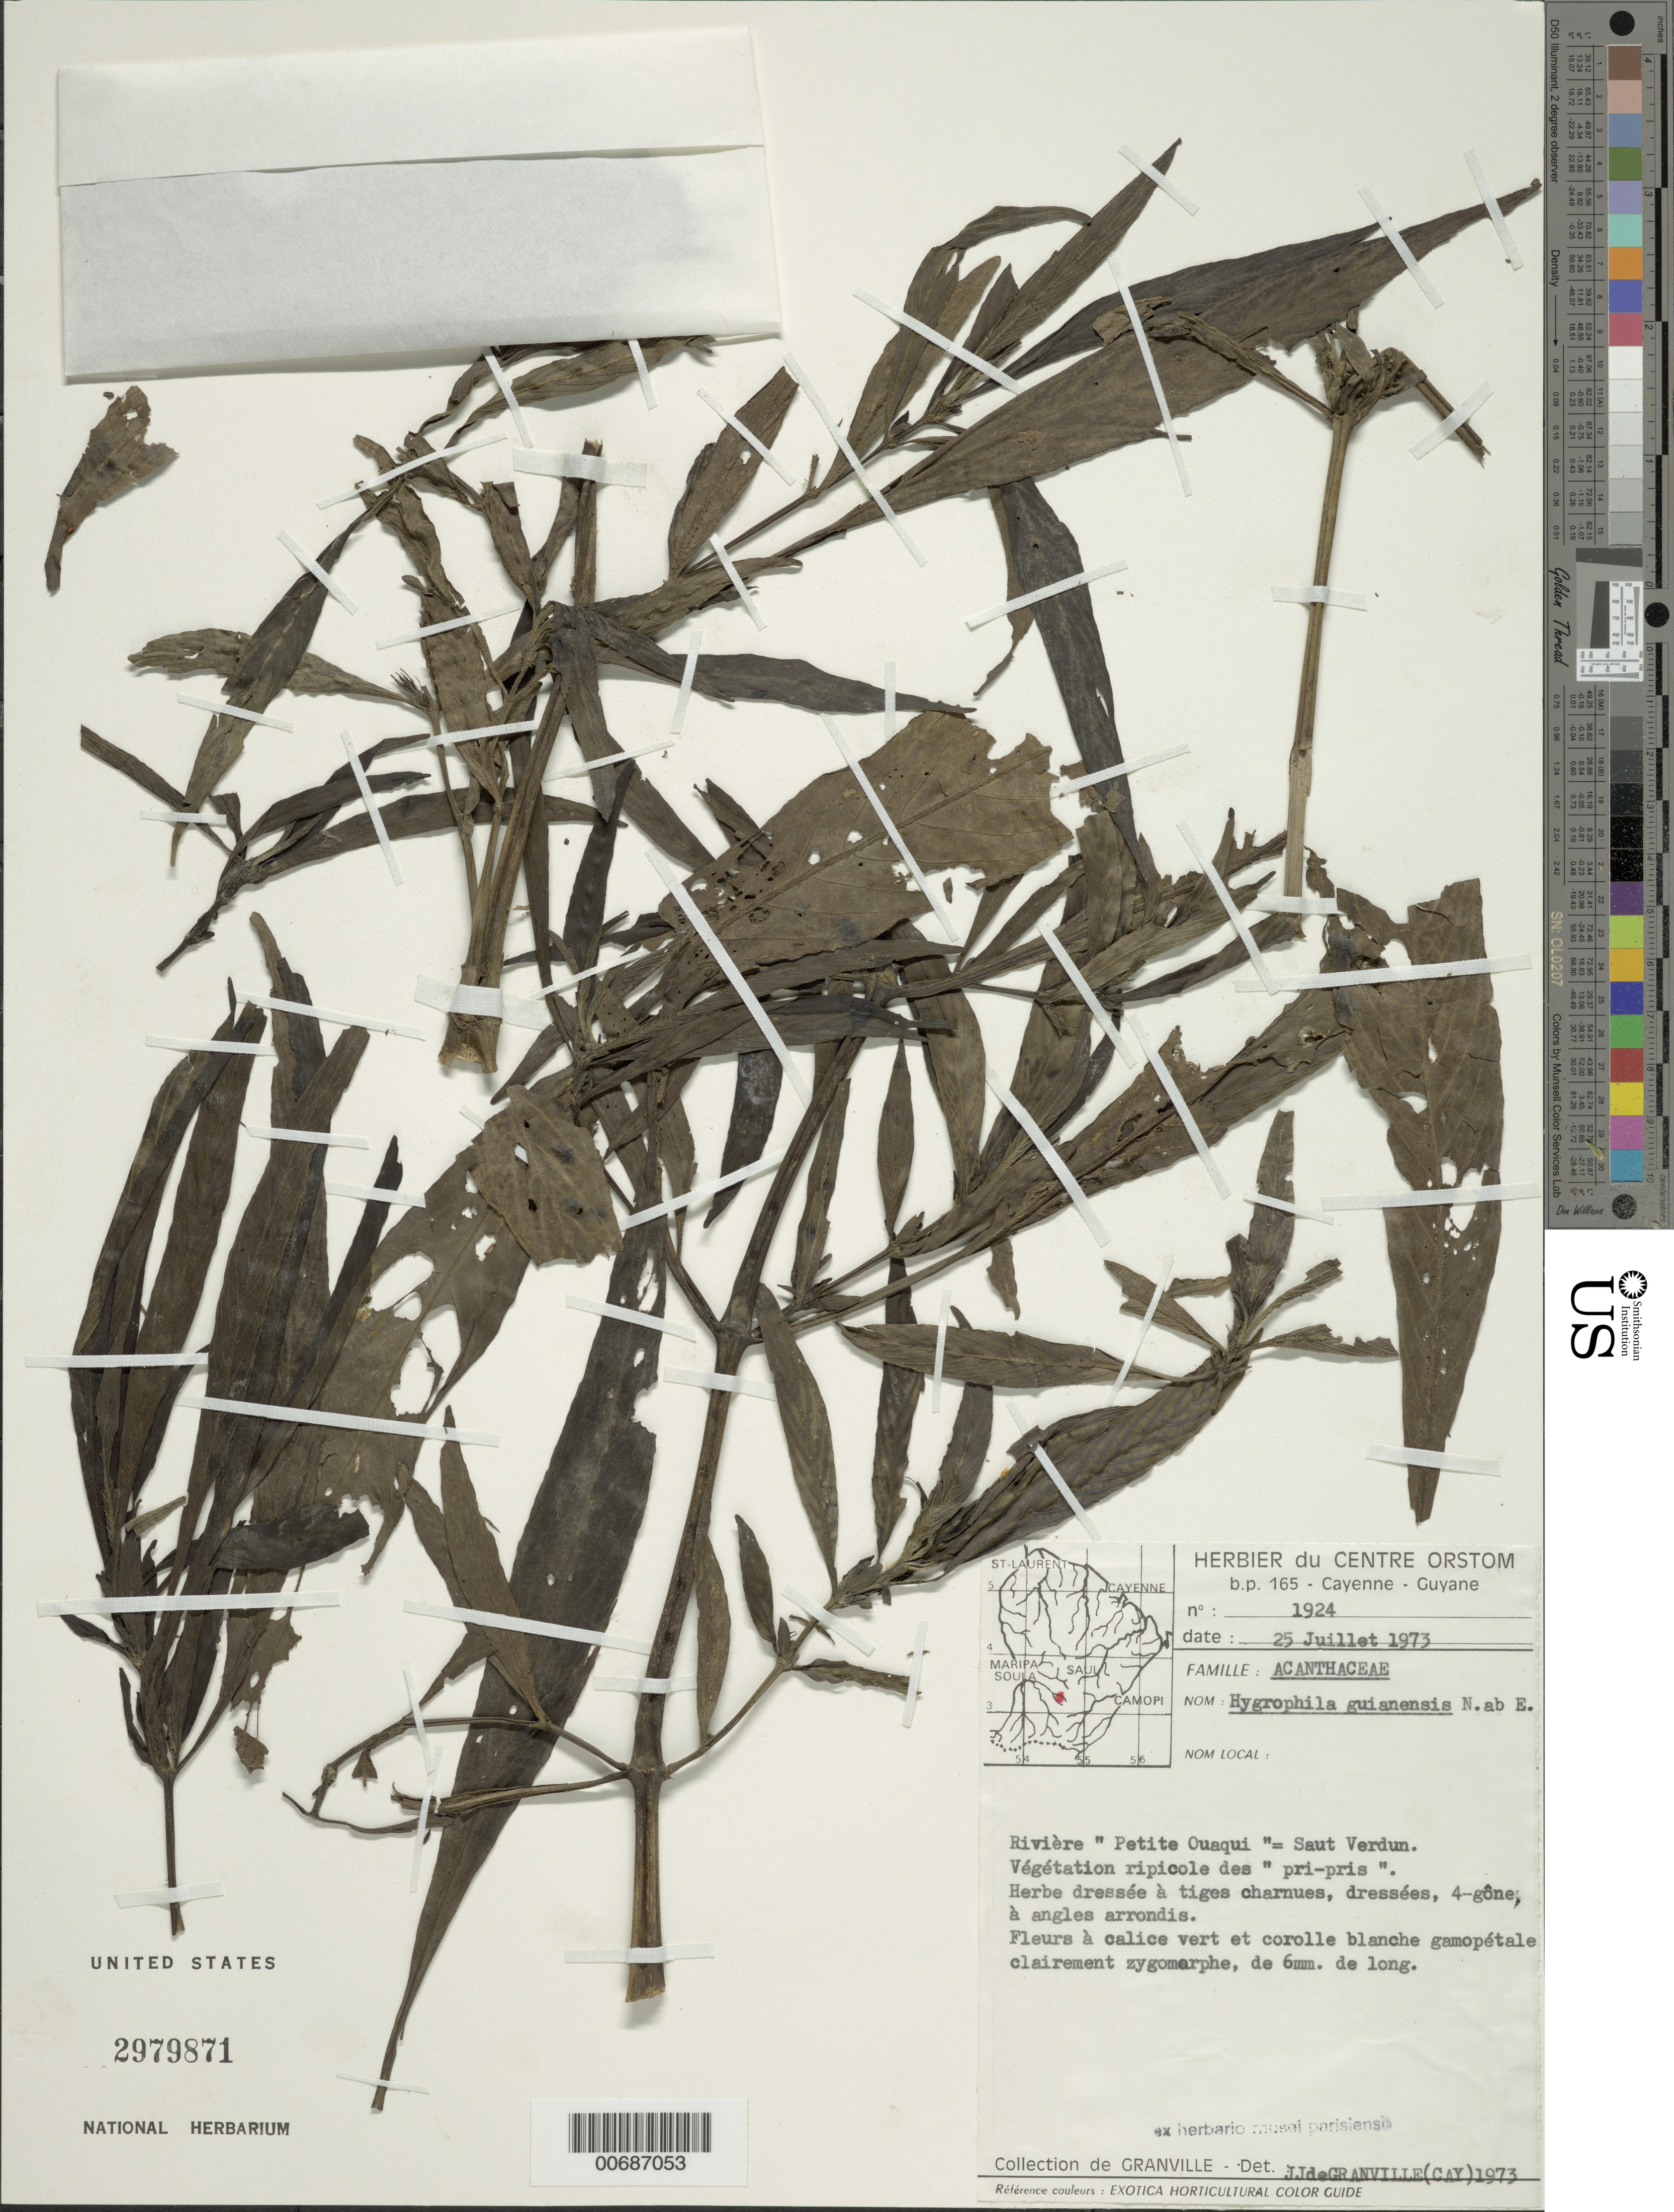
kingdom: Plantae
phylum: Tracheophyta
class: Magnoliopsida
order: Lamiales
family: Acanthaceae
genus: Hygrophila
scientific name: Hygrophila guianensis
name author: Nees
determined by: Granville, J. J. de, (CAY), Institut de Recherche pour le Developpement (IRD) (FRENCH GUIANA)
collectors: J.-J. de Granville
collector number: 1924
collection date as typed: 25-Jul-73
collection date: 1973-07-25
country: French Guiana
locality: Rivière "Petite Ouaqui", Saut Verdun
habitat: Riparian vegetation; "pris pris"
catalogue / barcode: US 2979871